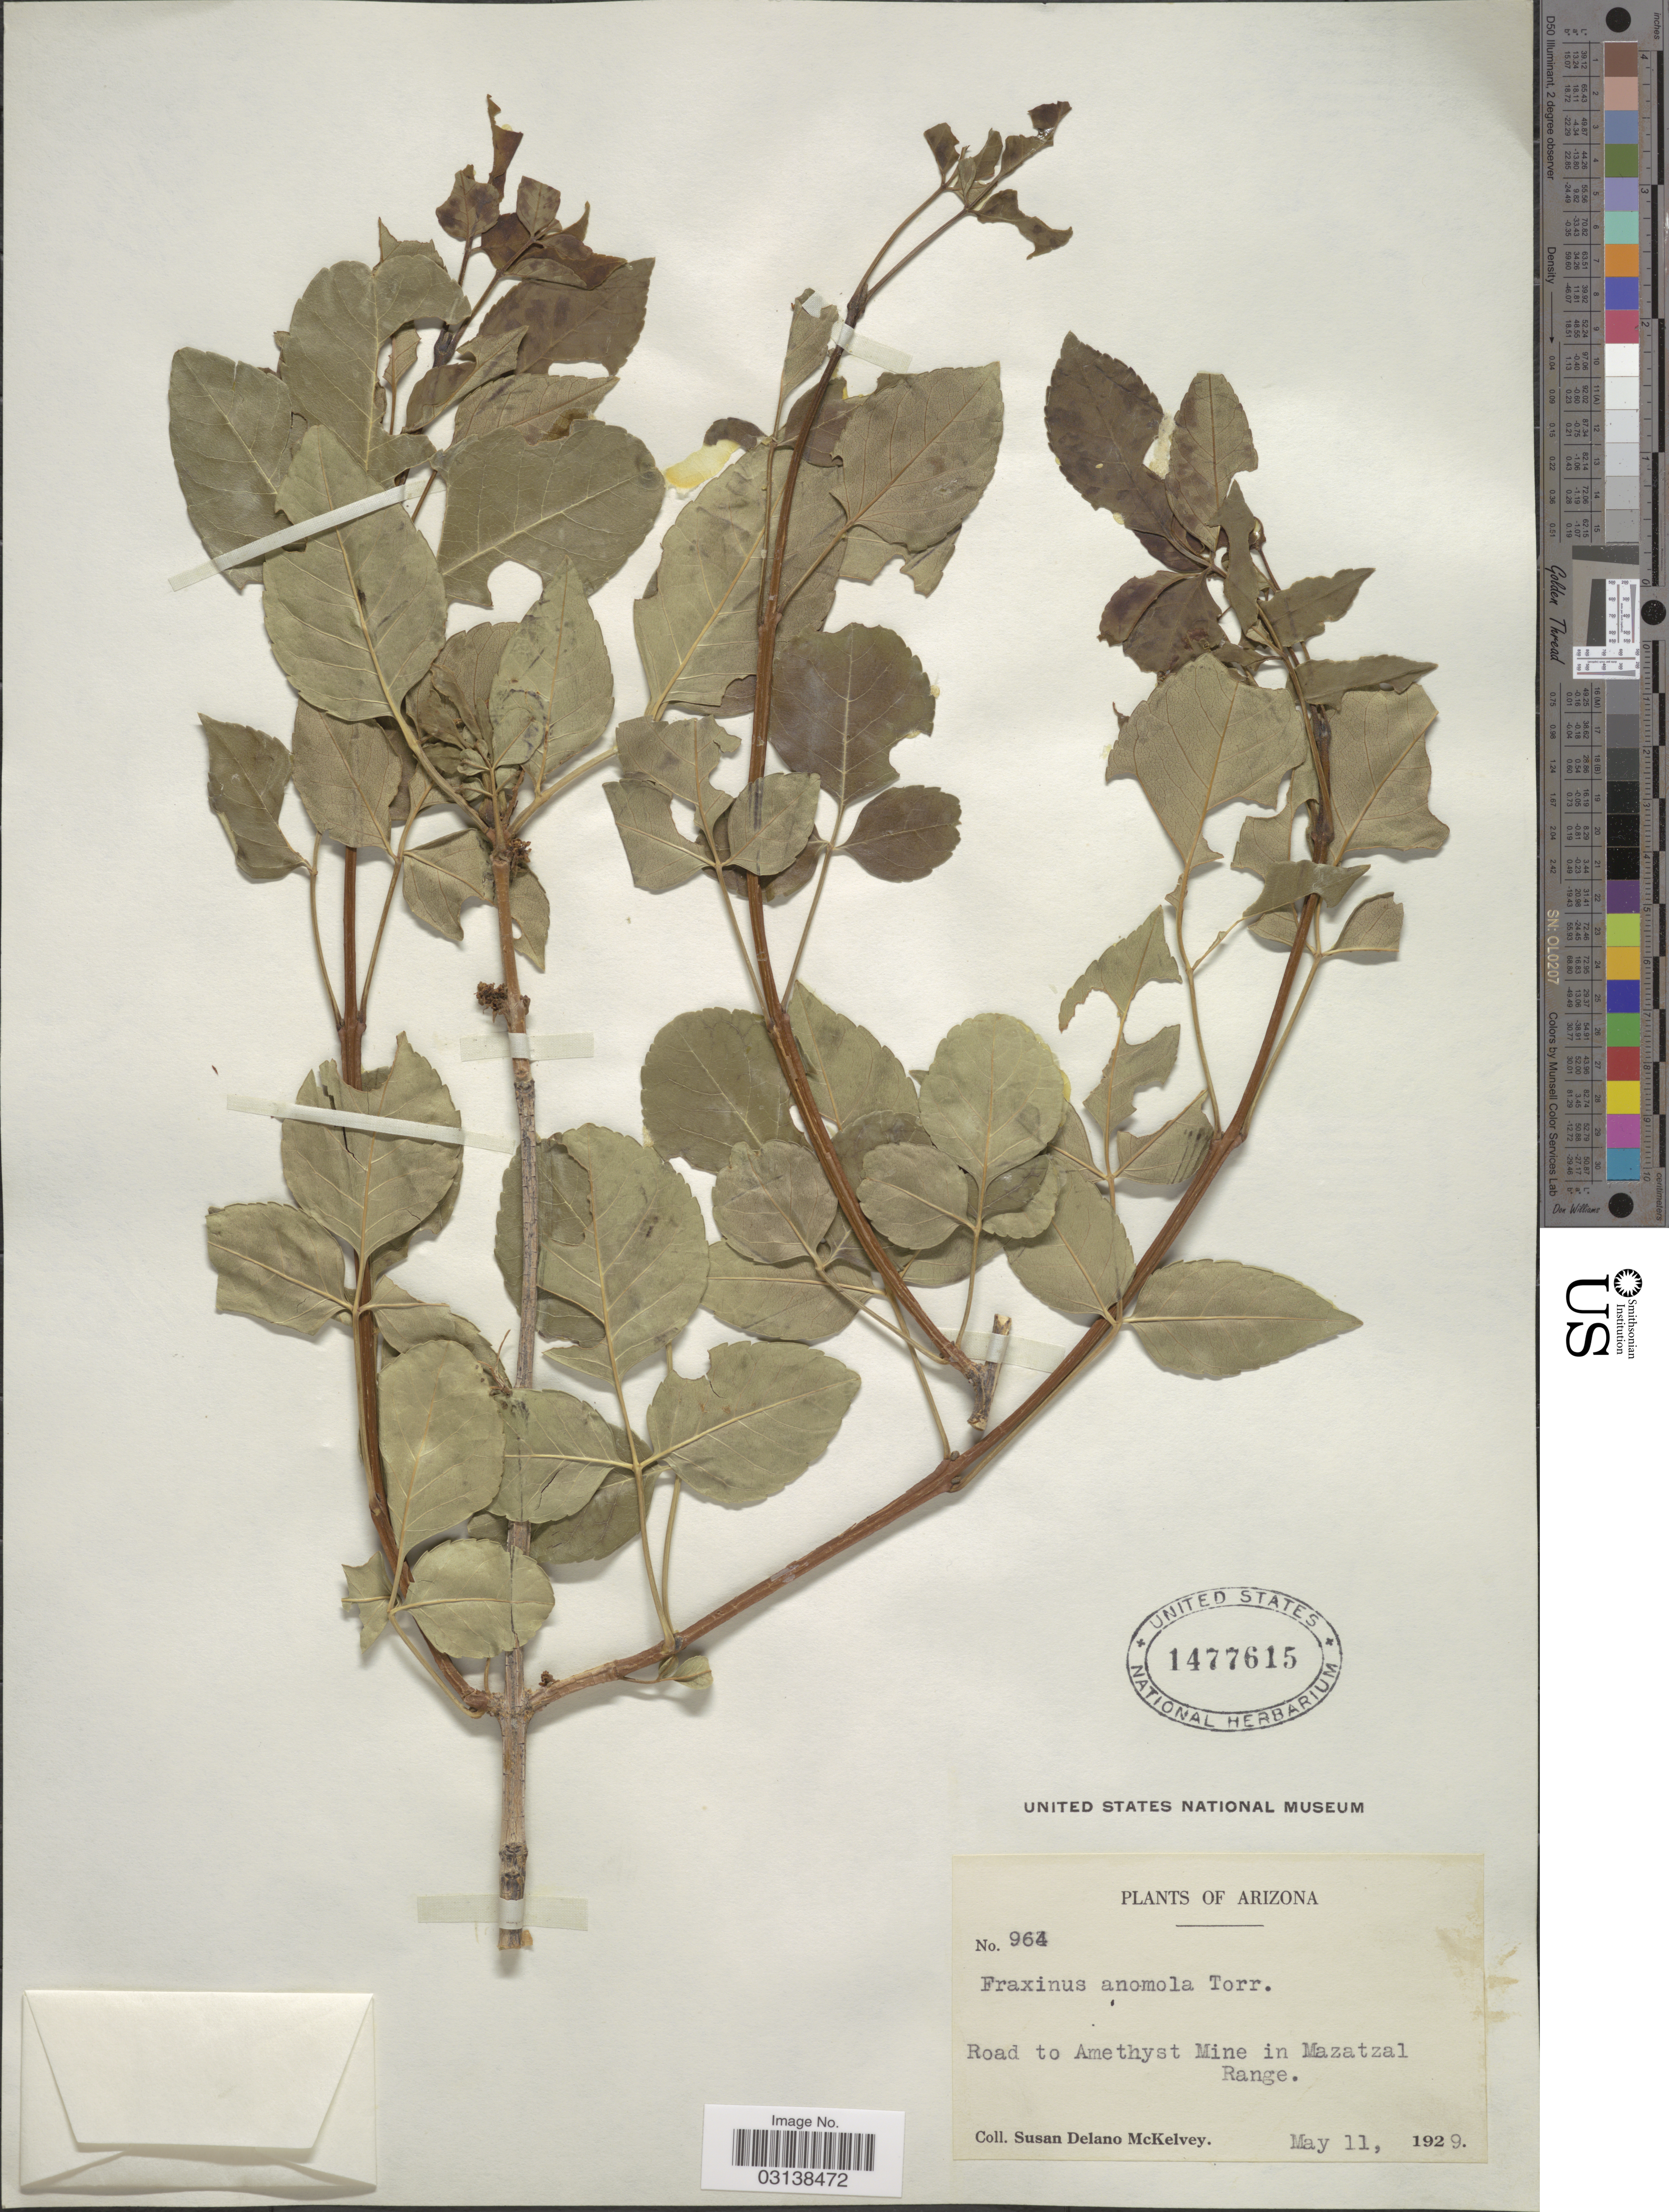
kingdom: Plantae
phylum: Tracheophyta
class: Magnoliopsida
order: Lamiales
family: Oleaceae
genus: Fraxinus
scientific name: Fraxinus anomala var. lowellii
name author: (Sarg. ex Rehder) Little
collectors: S. A. McKelvey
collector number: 964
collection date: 1929-05-11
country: United States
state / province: Arizona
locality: Road to Amethyst Mine in Mazatzal Range.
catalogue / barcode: US 1477615